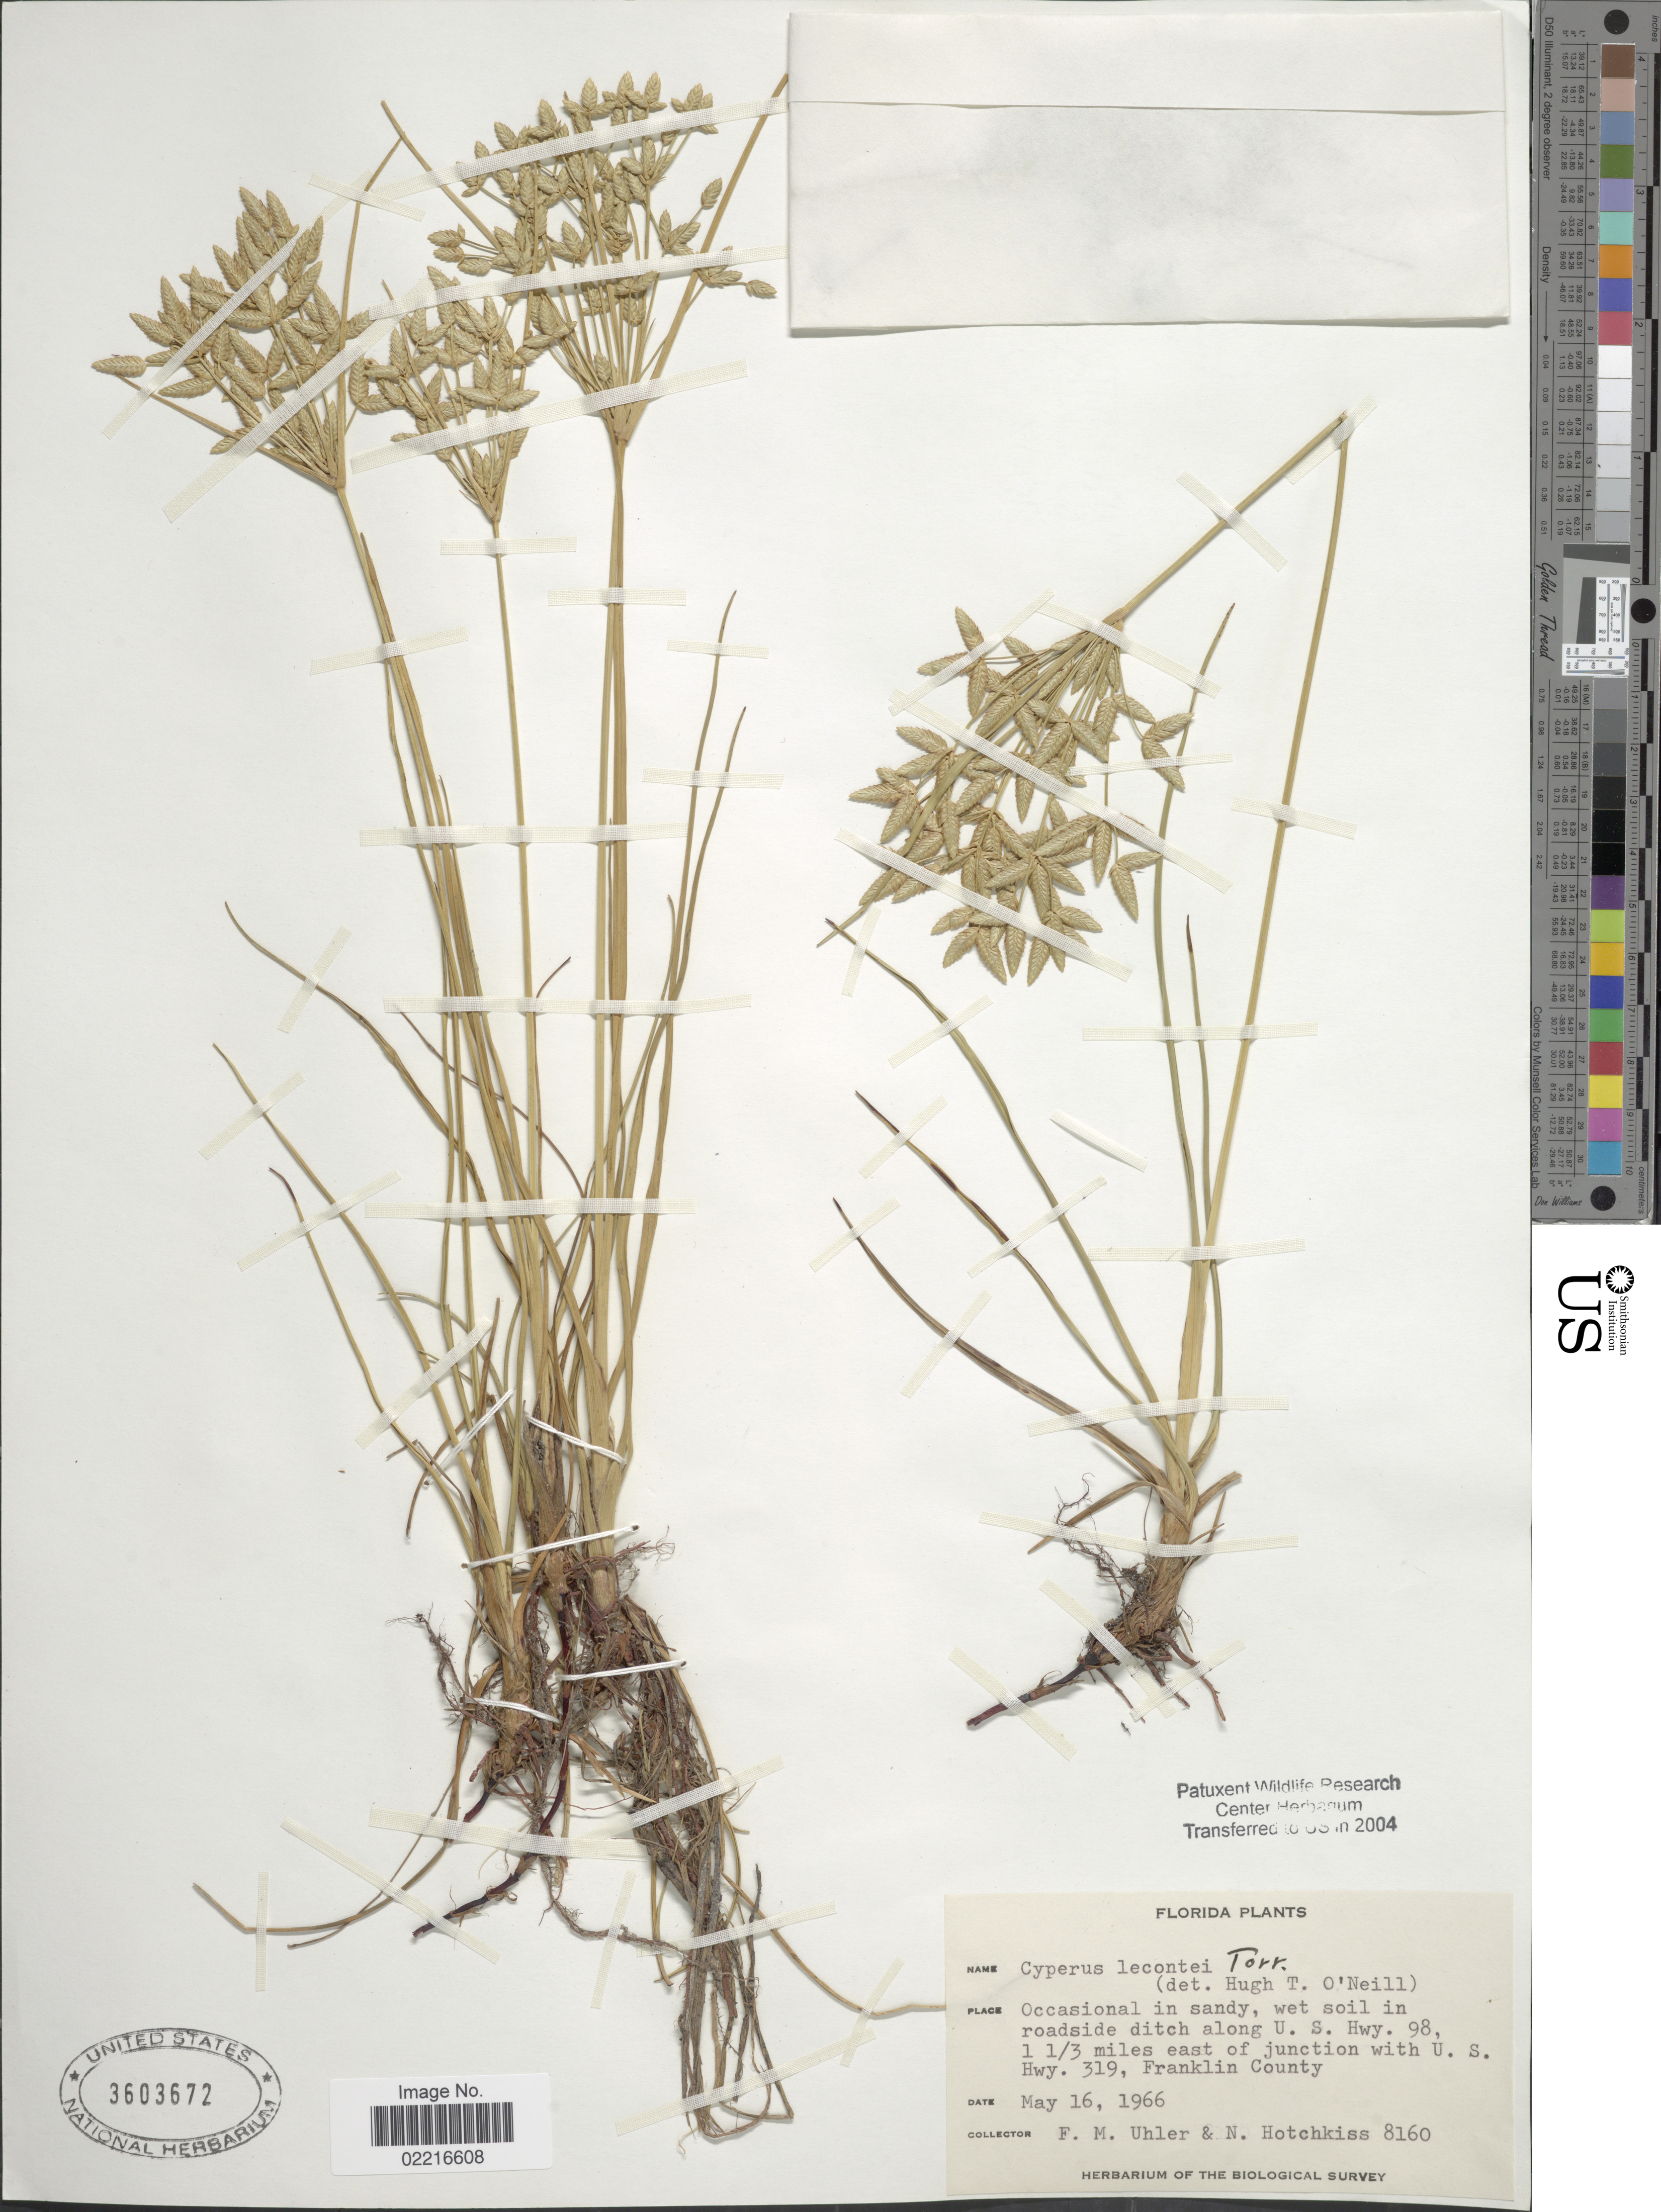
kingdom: Plantae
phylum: Tracheophyta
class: Liliopsida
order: Poales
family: Cyperaceae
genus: Cyperus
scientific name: Cyperus lecontei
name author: Torr. ex Steud.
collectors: F. M. Uhler & N. Hotchkiss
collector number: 8160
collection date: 1966-05-16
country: United States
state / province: Florida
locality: Wet soil in roadside ditch along U. S. Hwy. 98, 1 1/3 miles east of junction with U. S. Hwy. 319, Franklin County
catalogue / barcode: US 3603672